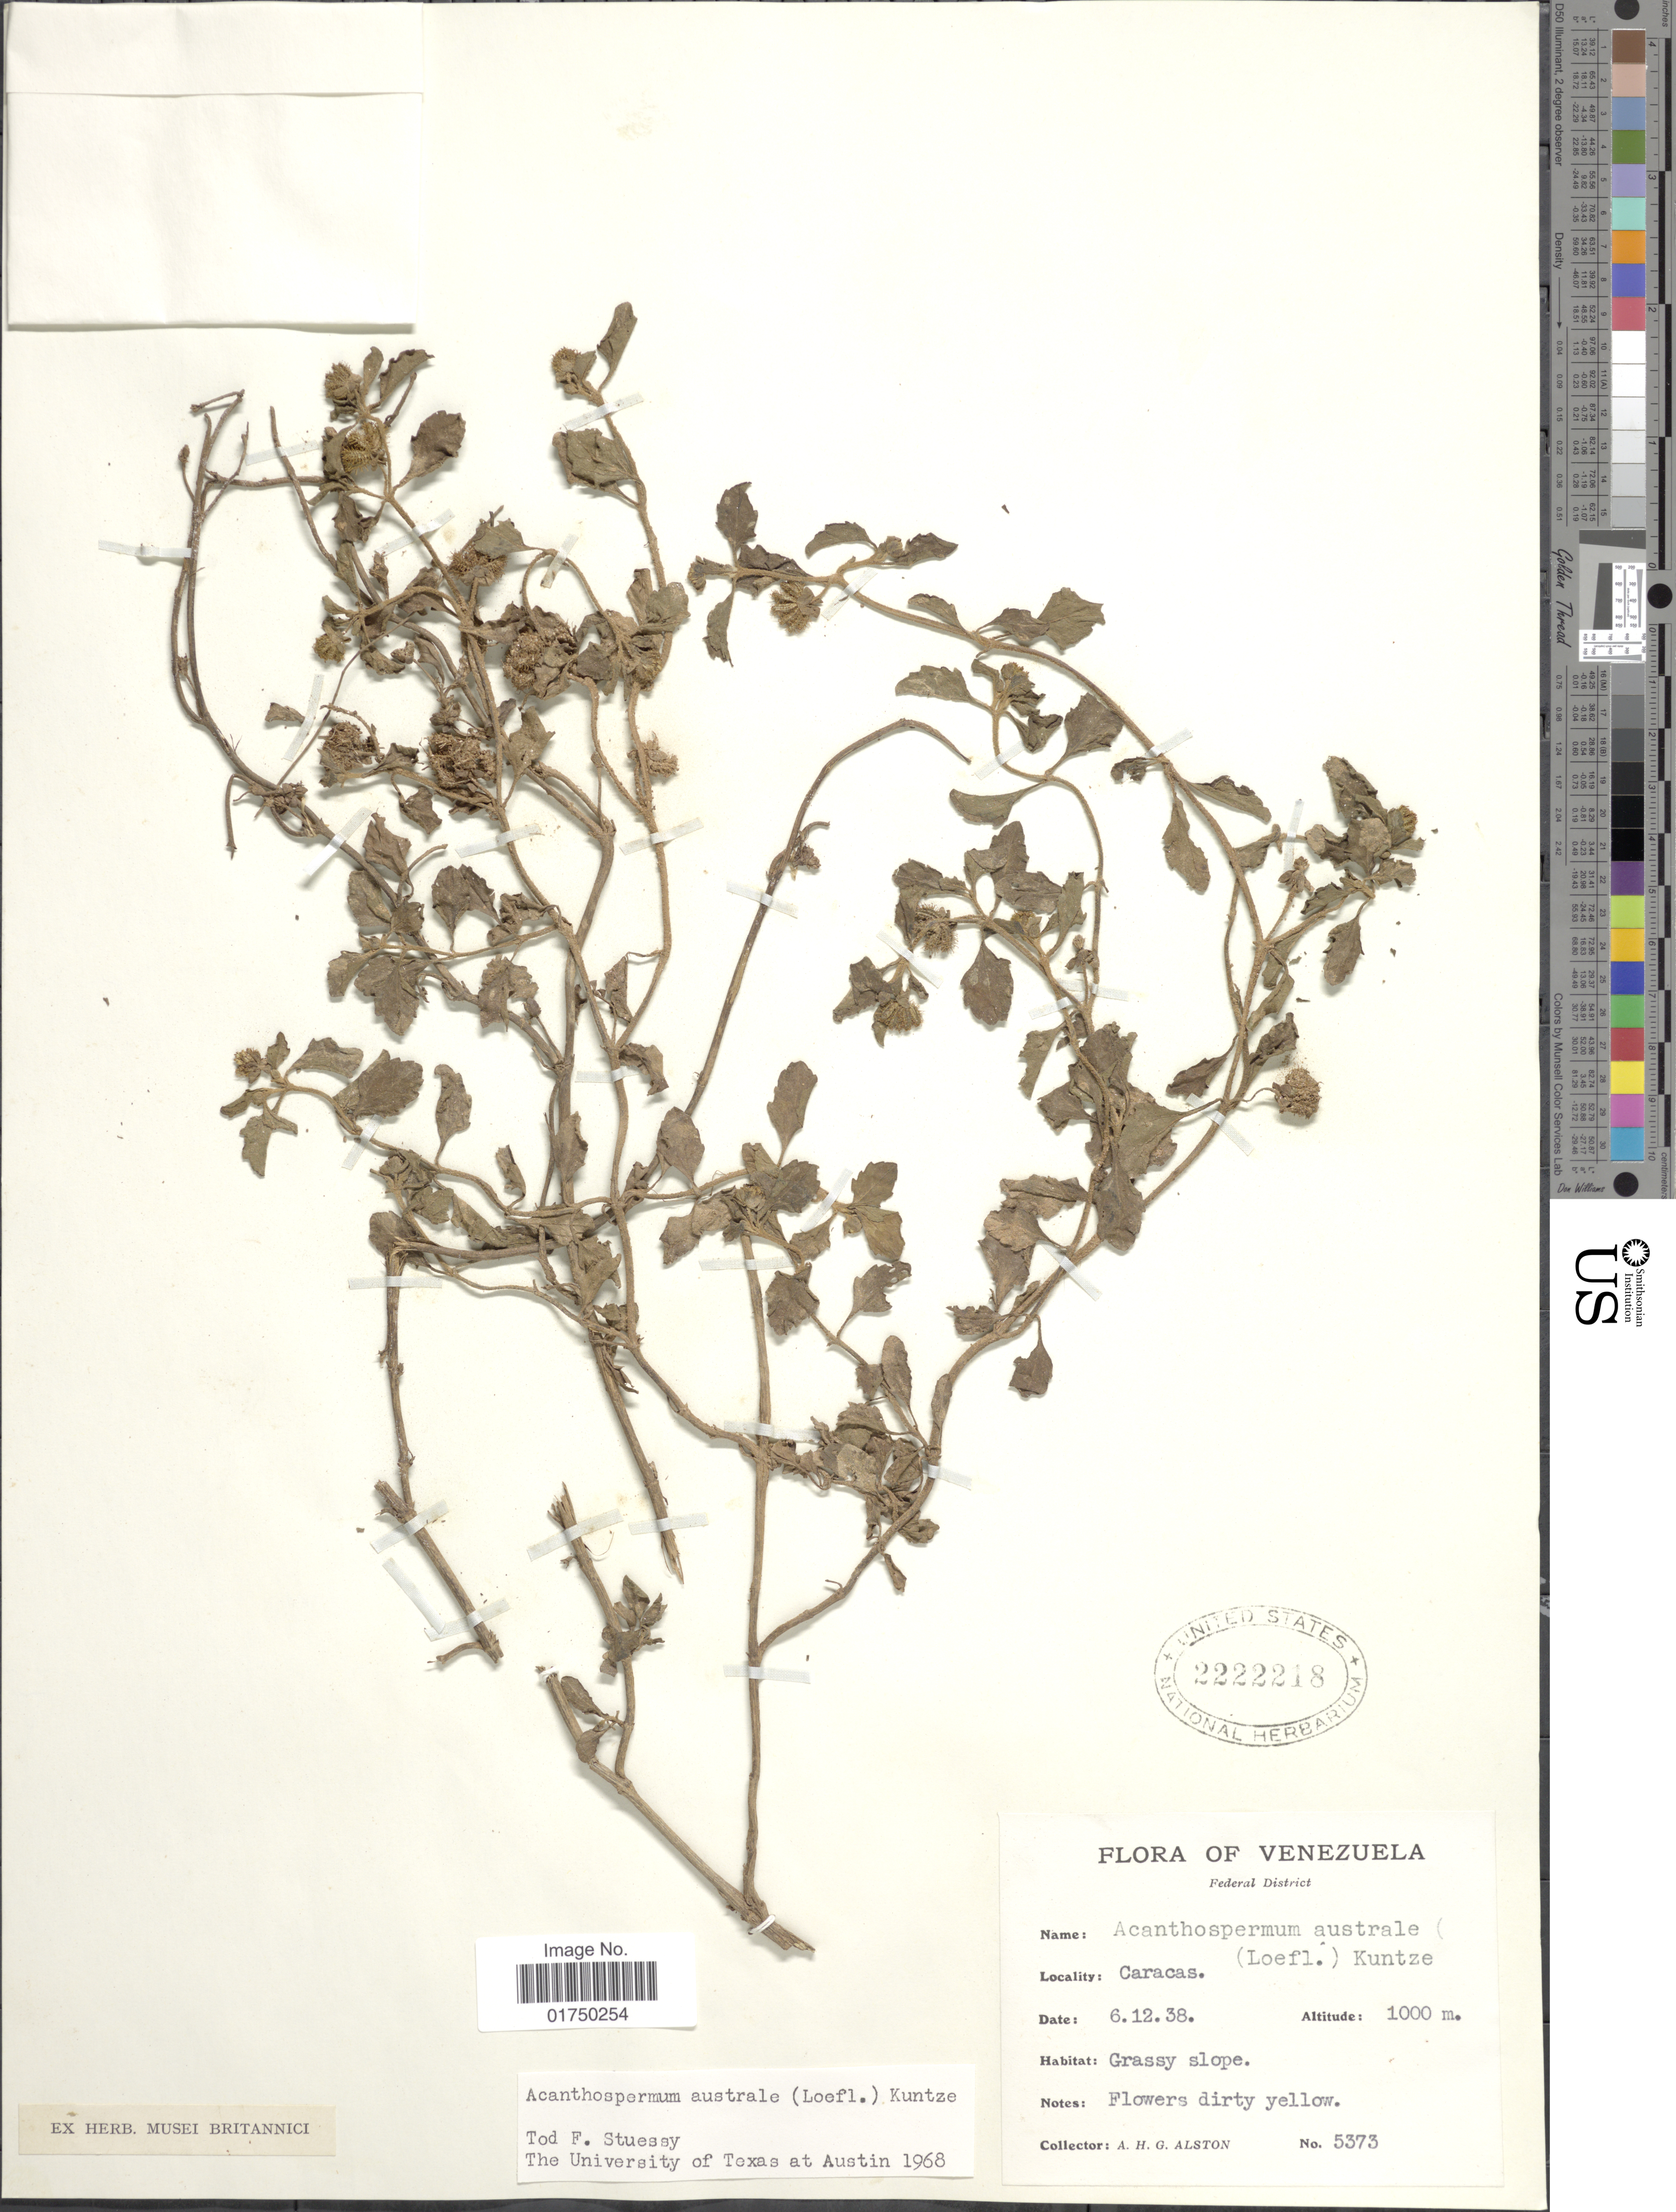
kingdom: Plantae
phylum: Tracheophyta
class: Magnoliopsida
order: Asterales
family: Asteraceae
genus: Acanthospermum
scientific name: Acanthospermum australe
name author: (Loefl.) Kuntze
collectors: A. H. Alston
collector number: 5373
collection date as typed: Transcribed d/m/y: 6/12/38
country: Venezuela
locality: Federal District. Caracas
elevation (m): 1000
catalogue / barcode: US 2222218